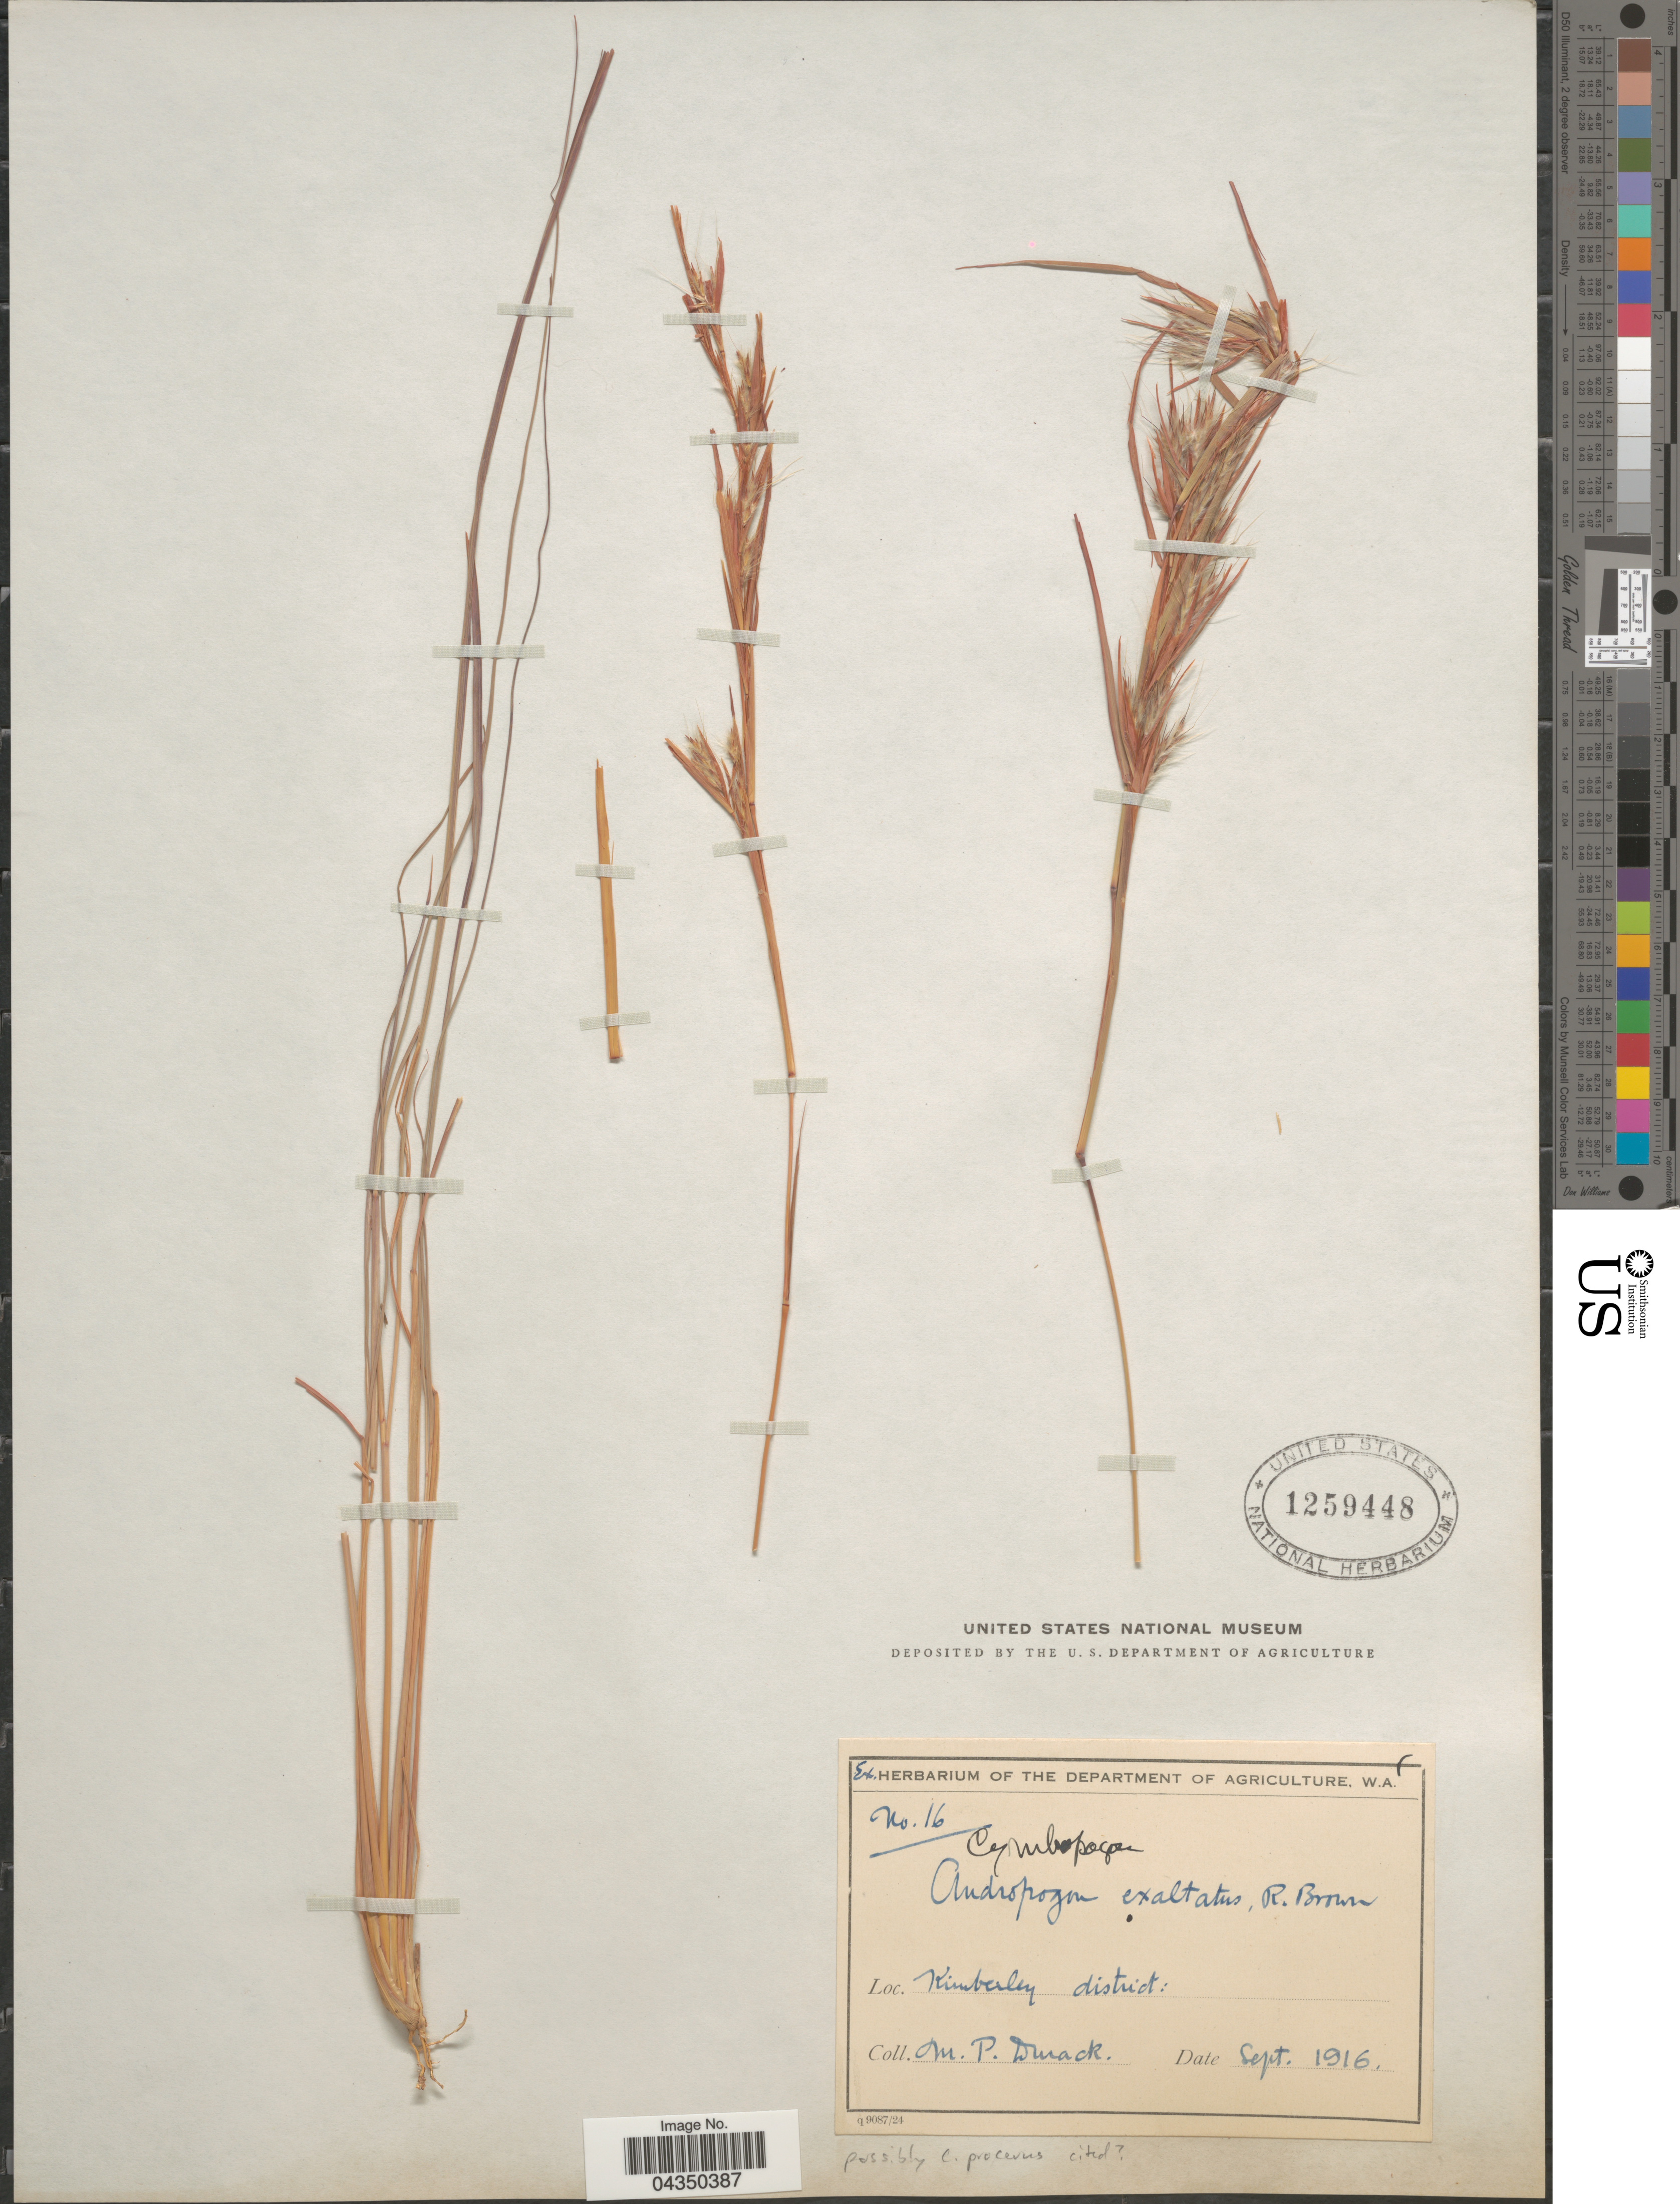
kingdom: Plantae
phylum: Tracheophyta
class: Liliopsida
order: Poales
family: Poaceae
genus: Cymbopogon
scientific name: Cymbopogon procerus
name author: Domin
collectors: M. Durack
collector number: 16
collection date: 1916-09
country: Australia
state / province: Western Australia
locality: Kimberley district.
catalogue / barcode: US 1259448